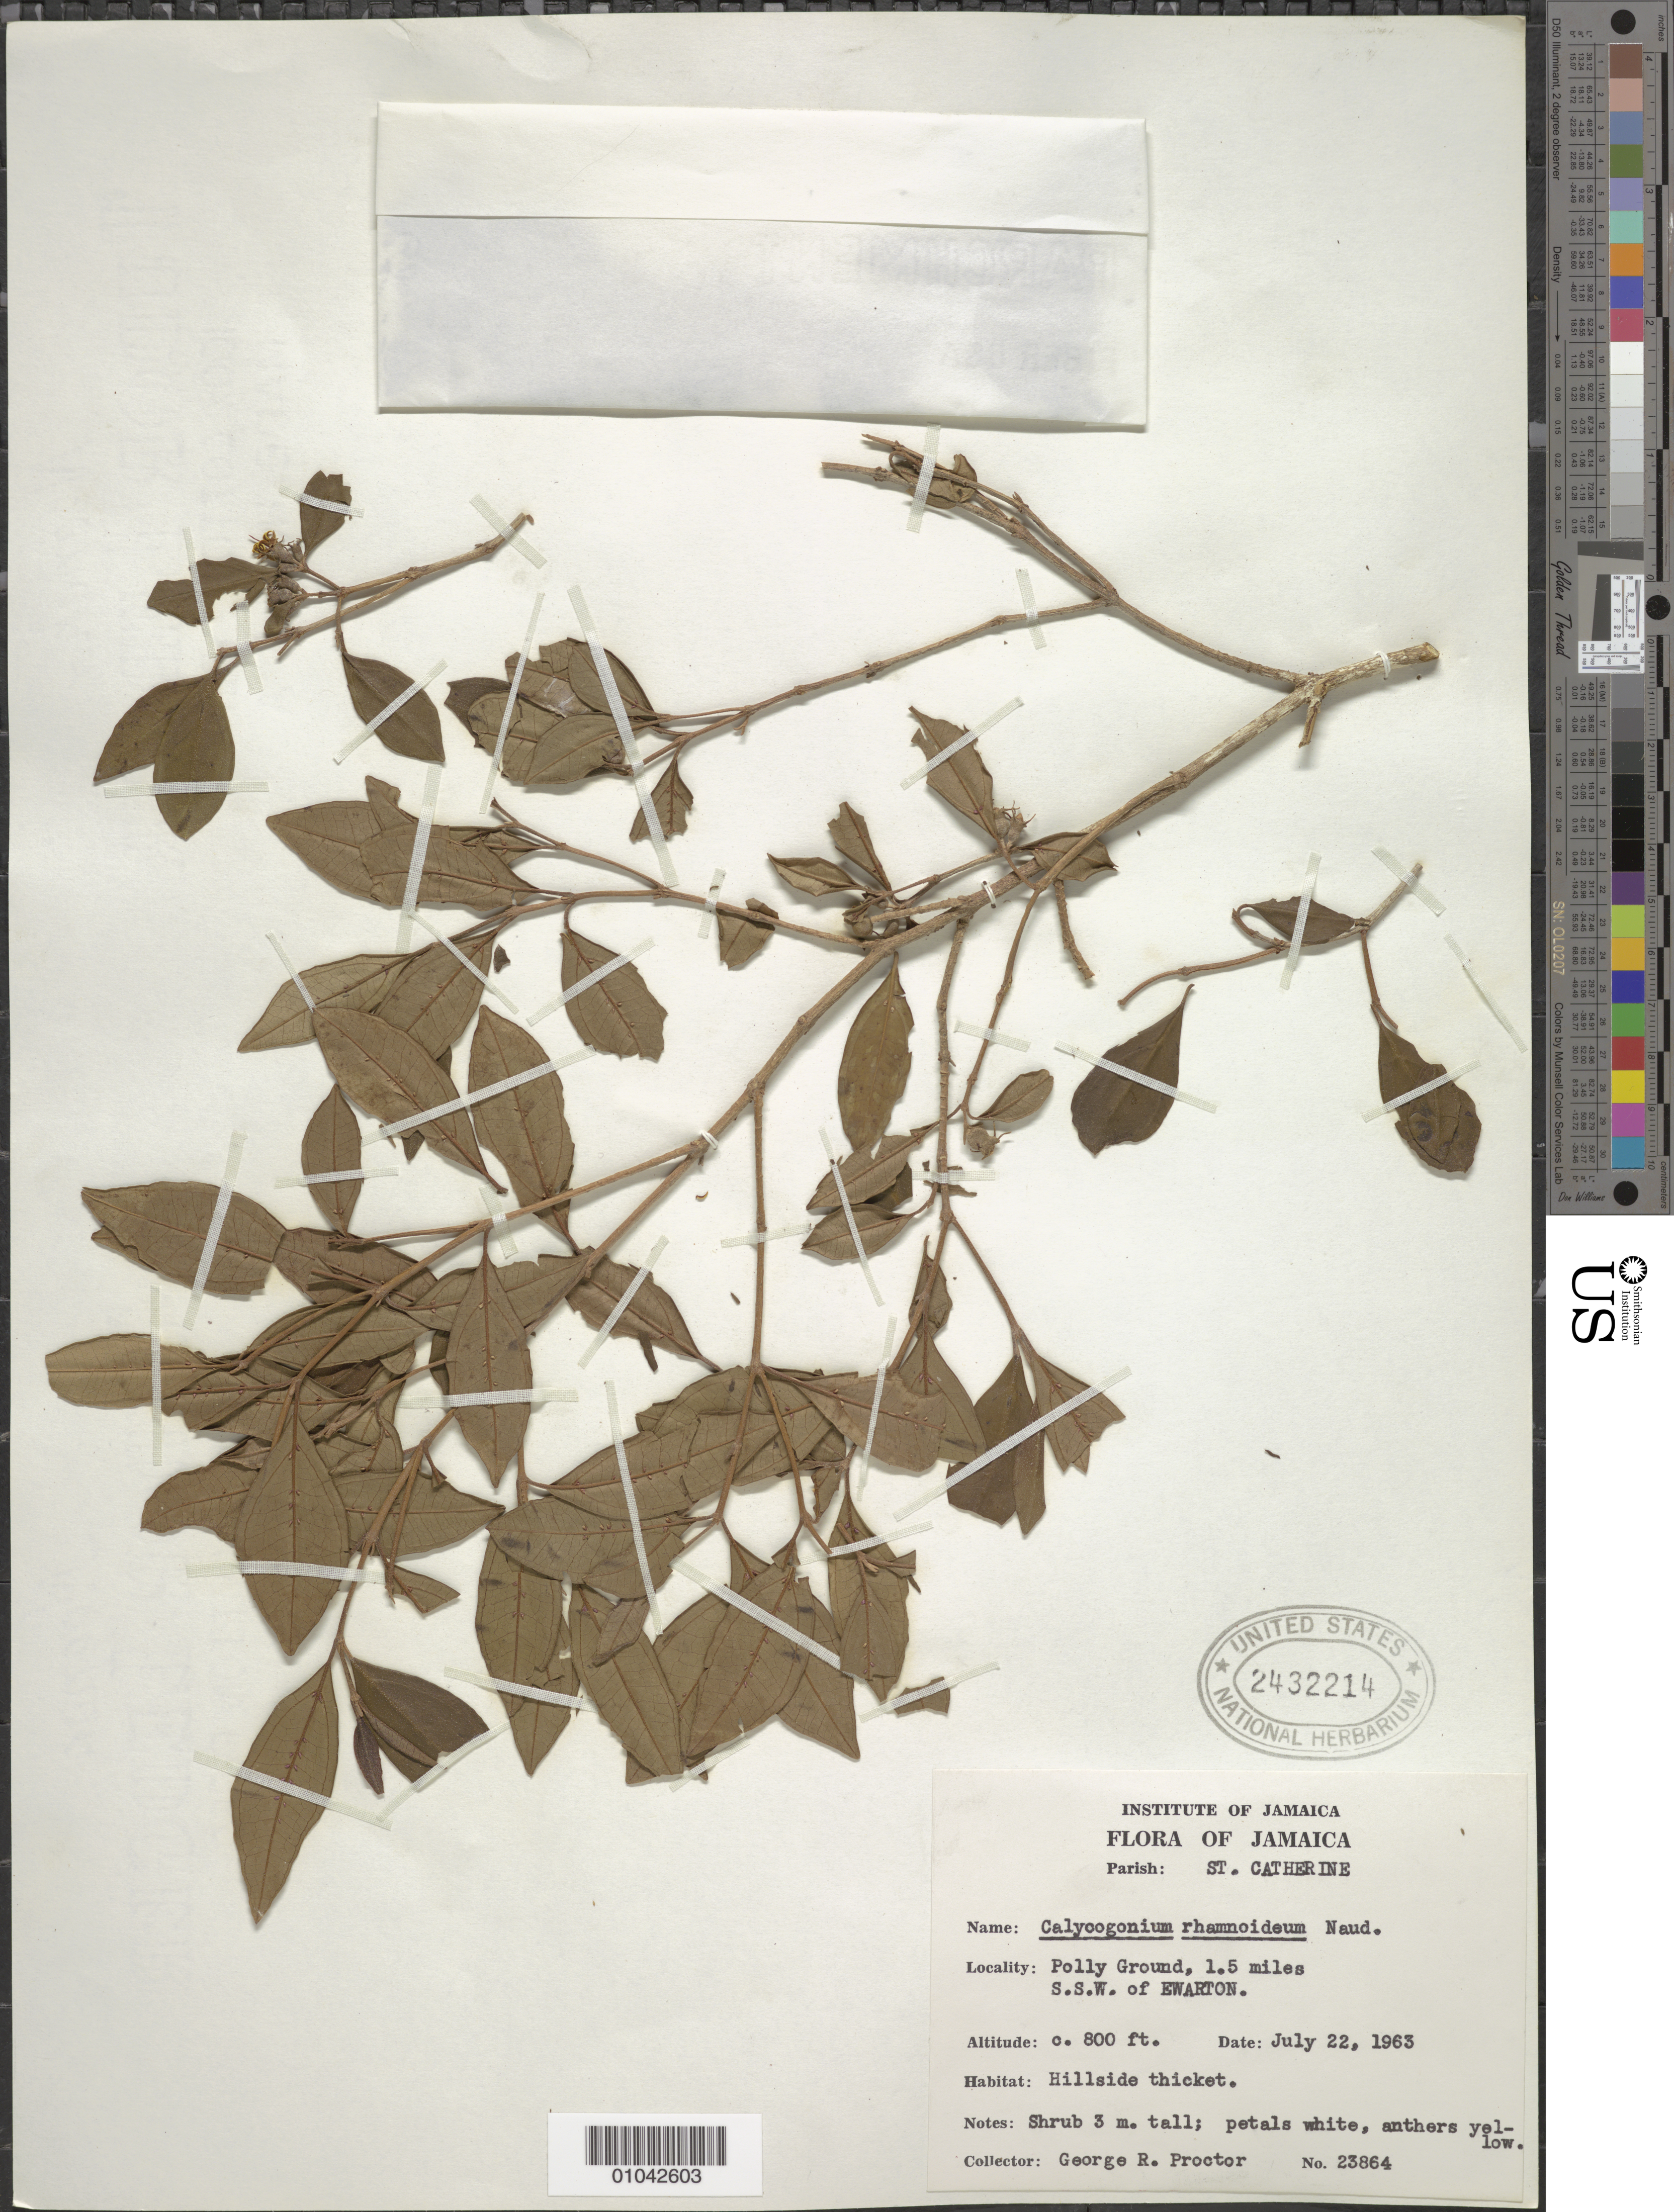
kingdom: Plantae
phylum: Tracheophyta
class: Magnoliopsida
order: Myrtales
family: Melastomataceae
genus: Calycogonium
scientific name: Calycogonium rhamnoideum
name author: Naudin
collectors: G. R. Proctor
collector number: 23864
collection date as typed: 22 Jul 1963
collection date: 1963-07-22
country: Jamaica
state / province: Saint Catherine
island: Jamaica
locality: Polly Ground, 1.5 miles SSW of Ewarton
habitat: Hillside thicket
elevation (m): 244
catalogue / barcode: US 2432214